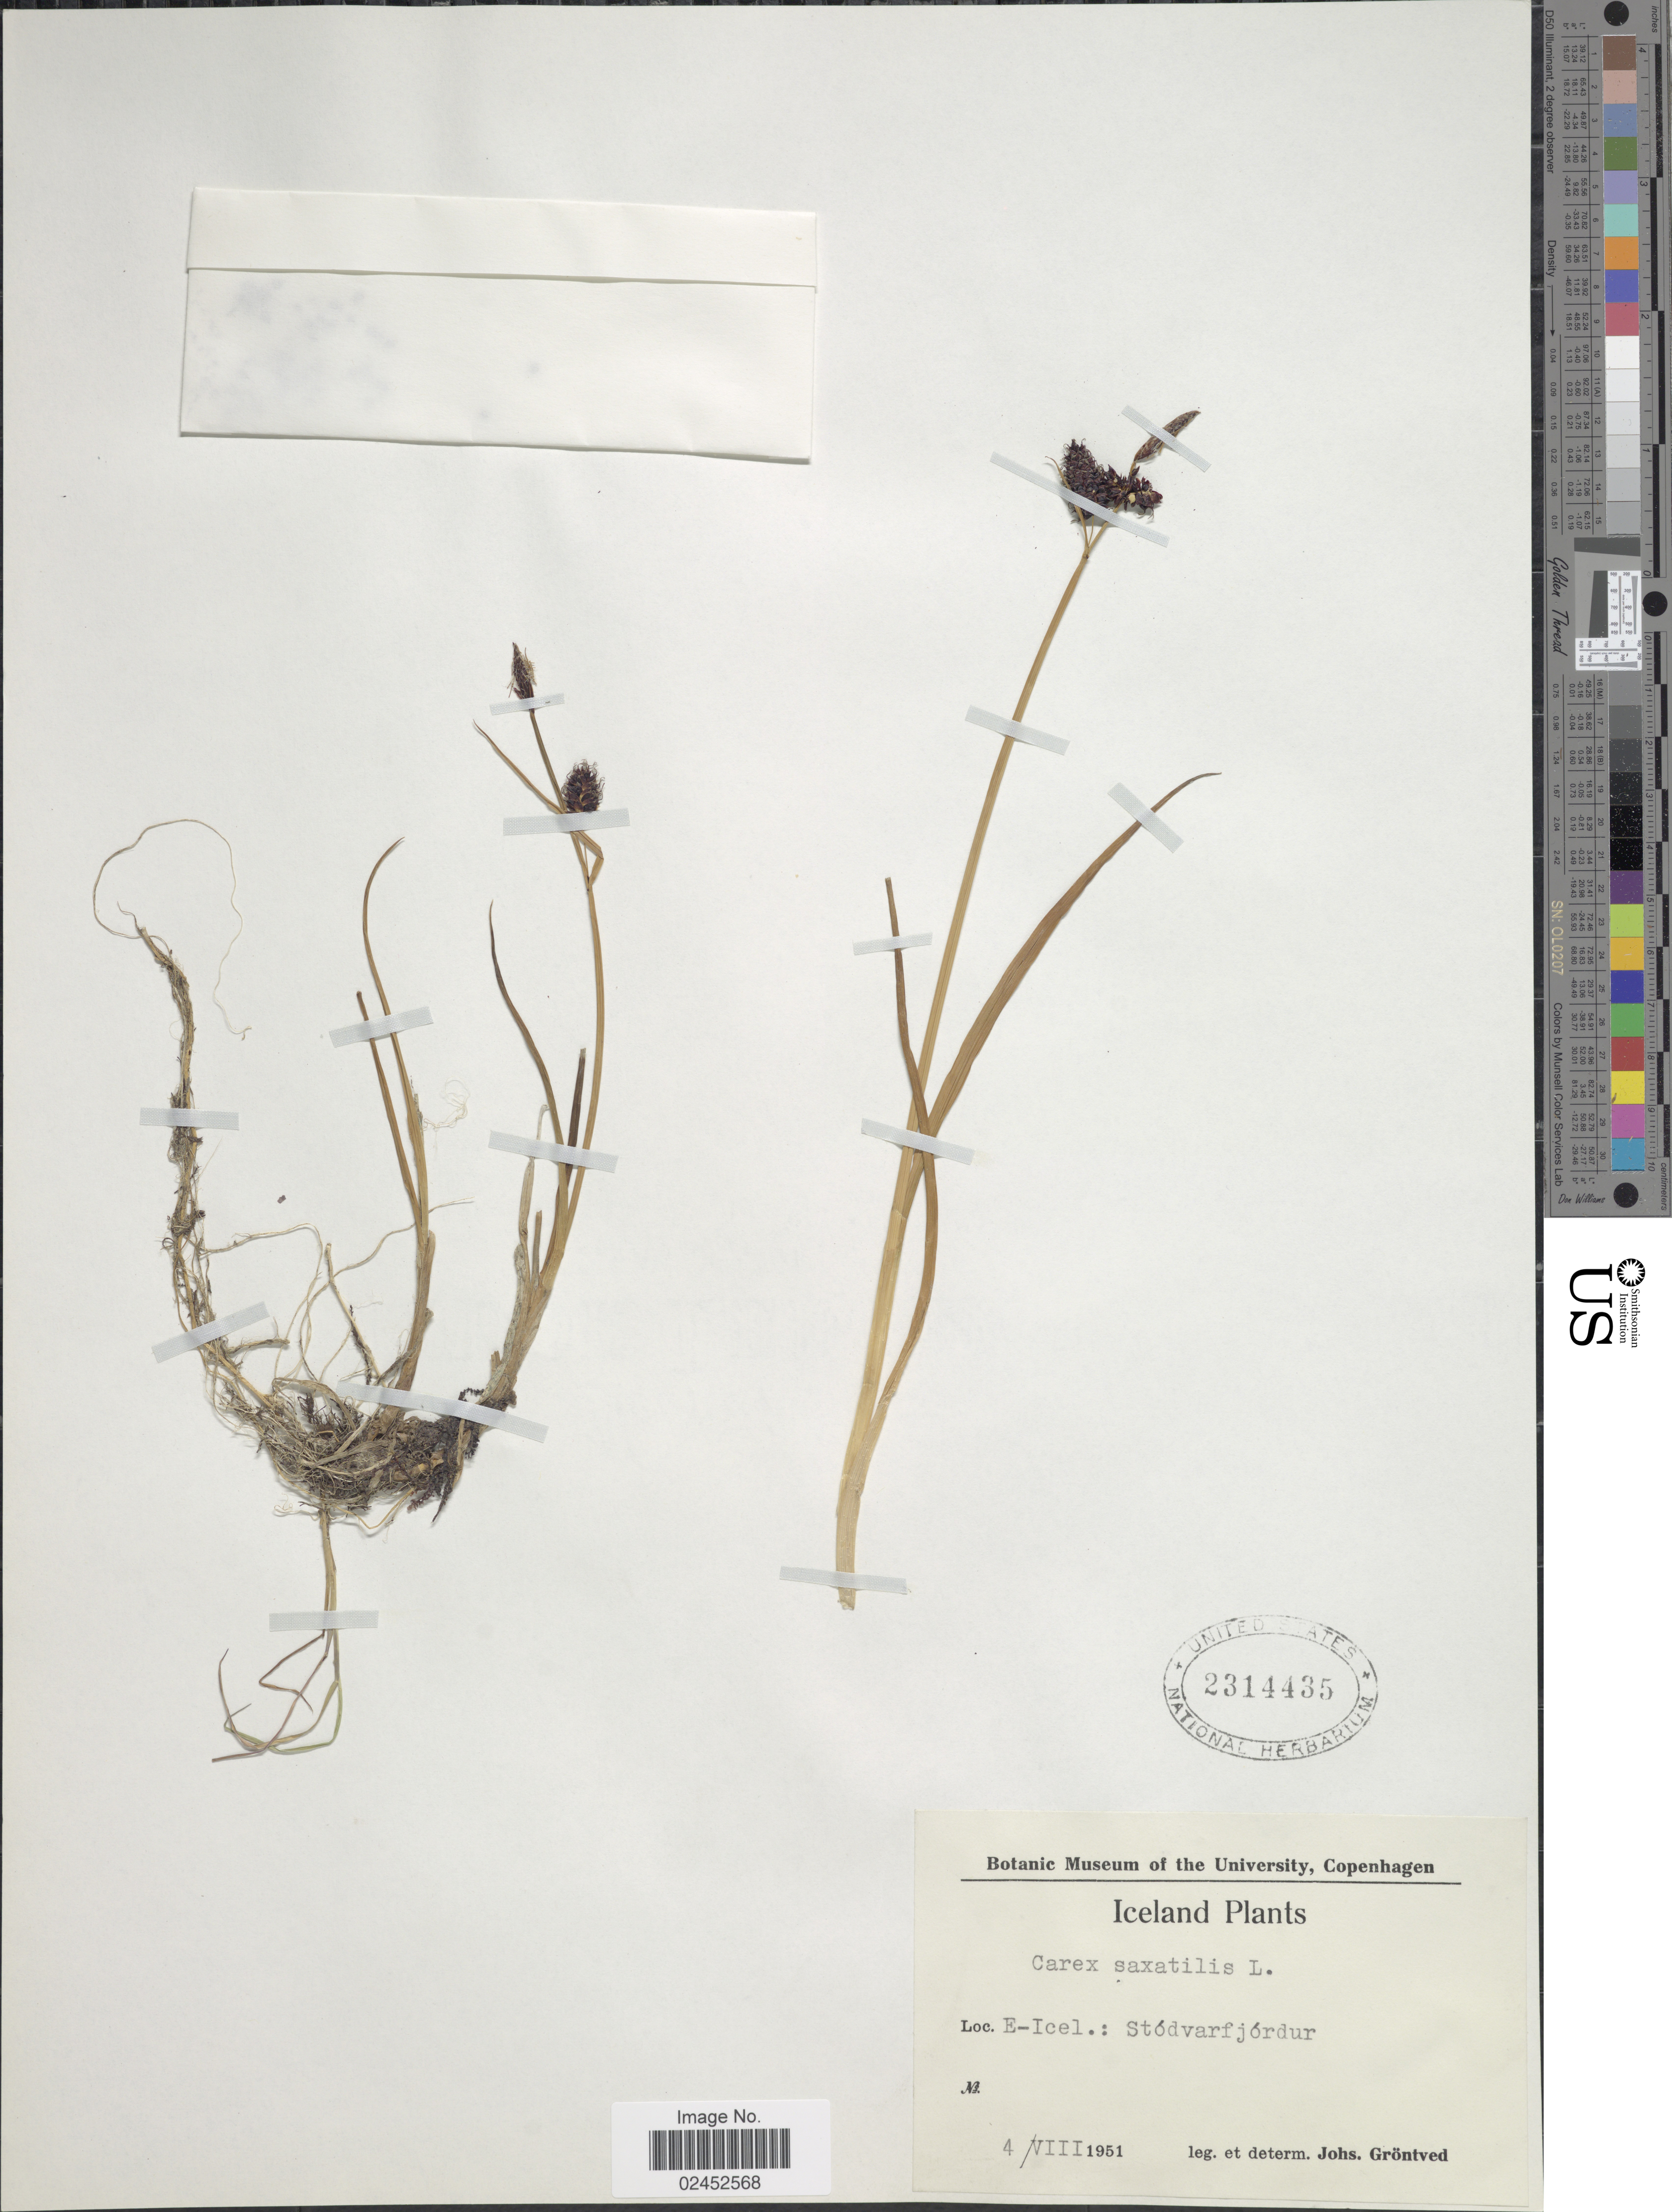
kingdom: Plantae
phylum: Tracheophyta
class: Liliopsida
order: Poales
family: Cyperaceae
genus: Carex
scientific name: Carex saxatilis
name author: L.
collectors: J. Grøntved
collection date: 1951-08-04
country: Iceland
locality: E-Icel.: Stodvarfjordur.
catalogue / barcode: US 2314435